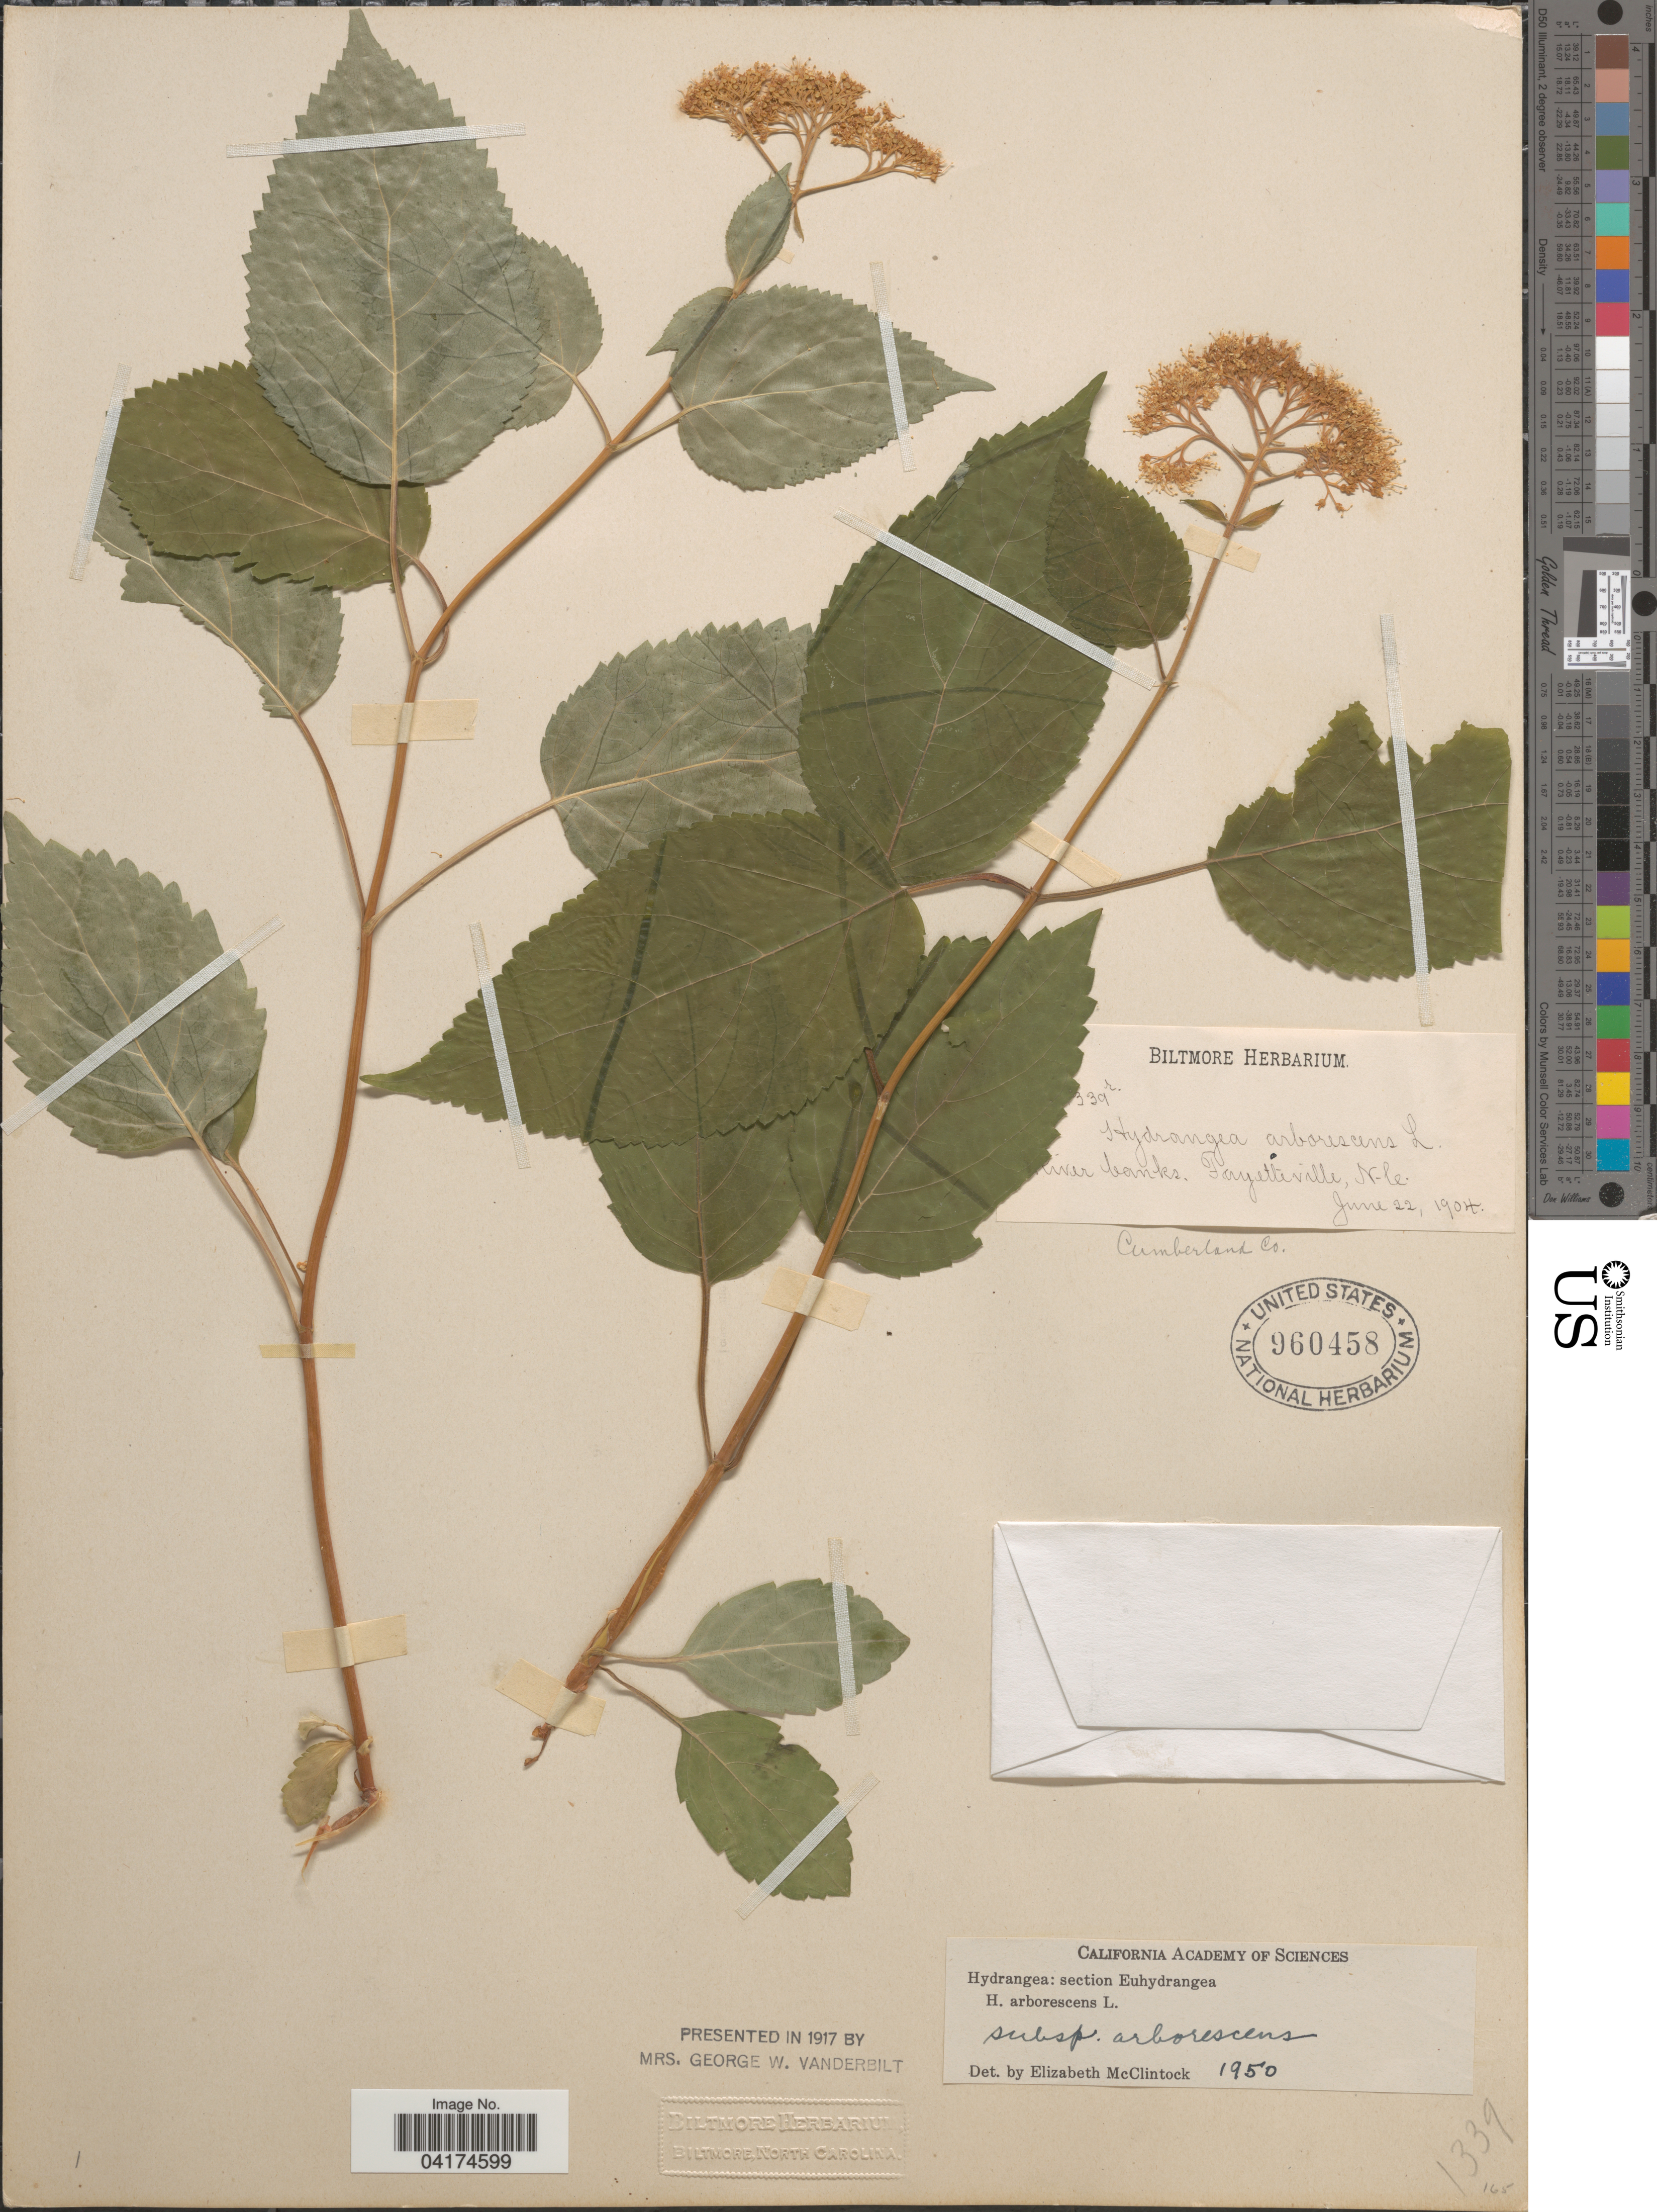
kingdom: Plantae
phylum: Tracheophyta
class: Magnoliopsida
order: Cornales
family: Hydrangeaceae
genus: Hydrangea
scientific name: Hydrangea arborescens subsp. arborescens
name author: L.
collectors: ex herb. Biltmore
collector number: !339r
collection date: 1904-06-22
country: United States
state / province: North Carolina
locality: Fayetteville. Cumberland Co.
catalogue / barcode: US 960458